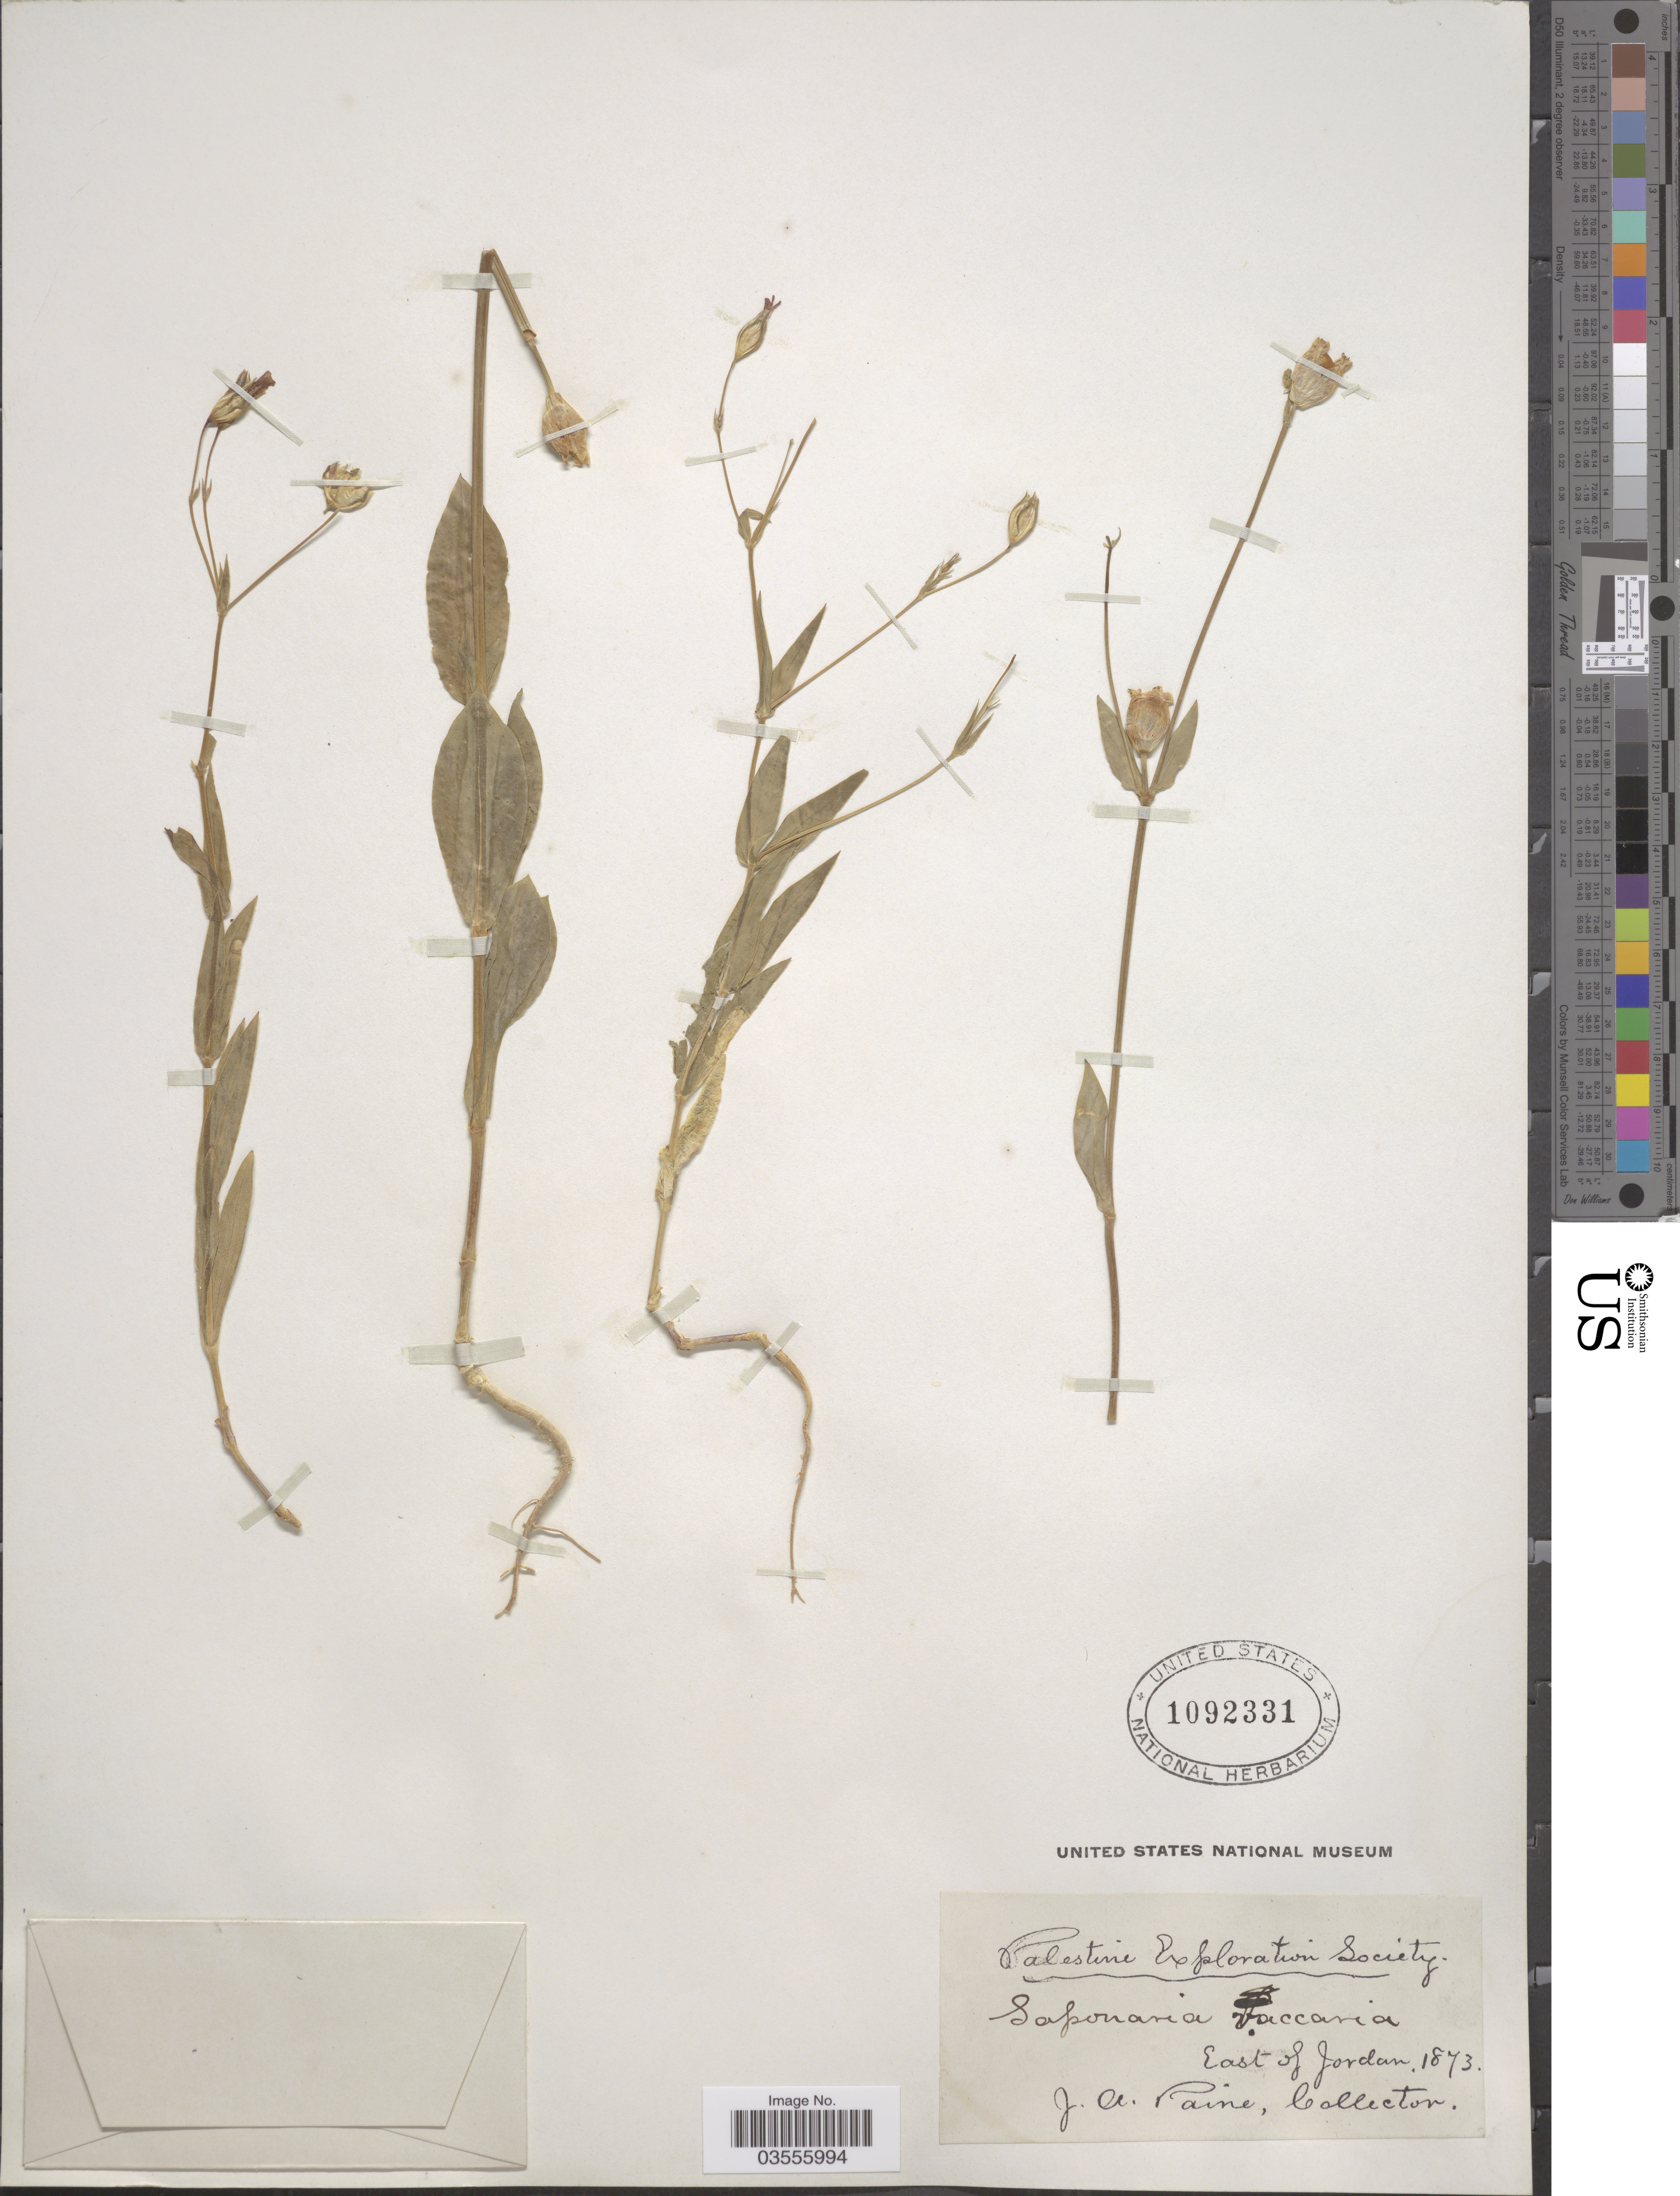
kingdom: Plantae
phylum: Tracheophyta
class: Magnoliopsida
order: Caryophyllales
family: Caryophyllaceae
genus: Vaccaria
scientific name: Vaccaria hispanica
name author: (Mill.) Rauschert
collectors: J. A. Paine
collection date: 1873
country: Jordan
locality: East of Jordan.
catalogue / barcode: US 1092331